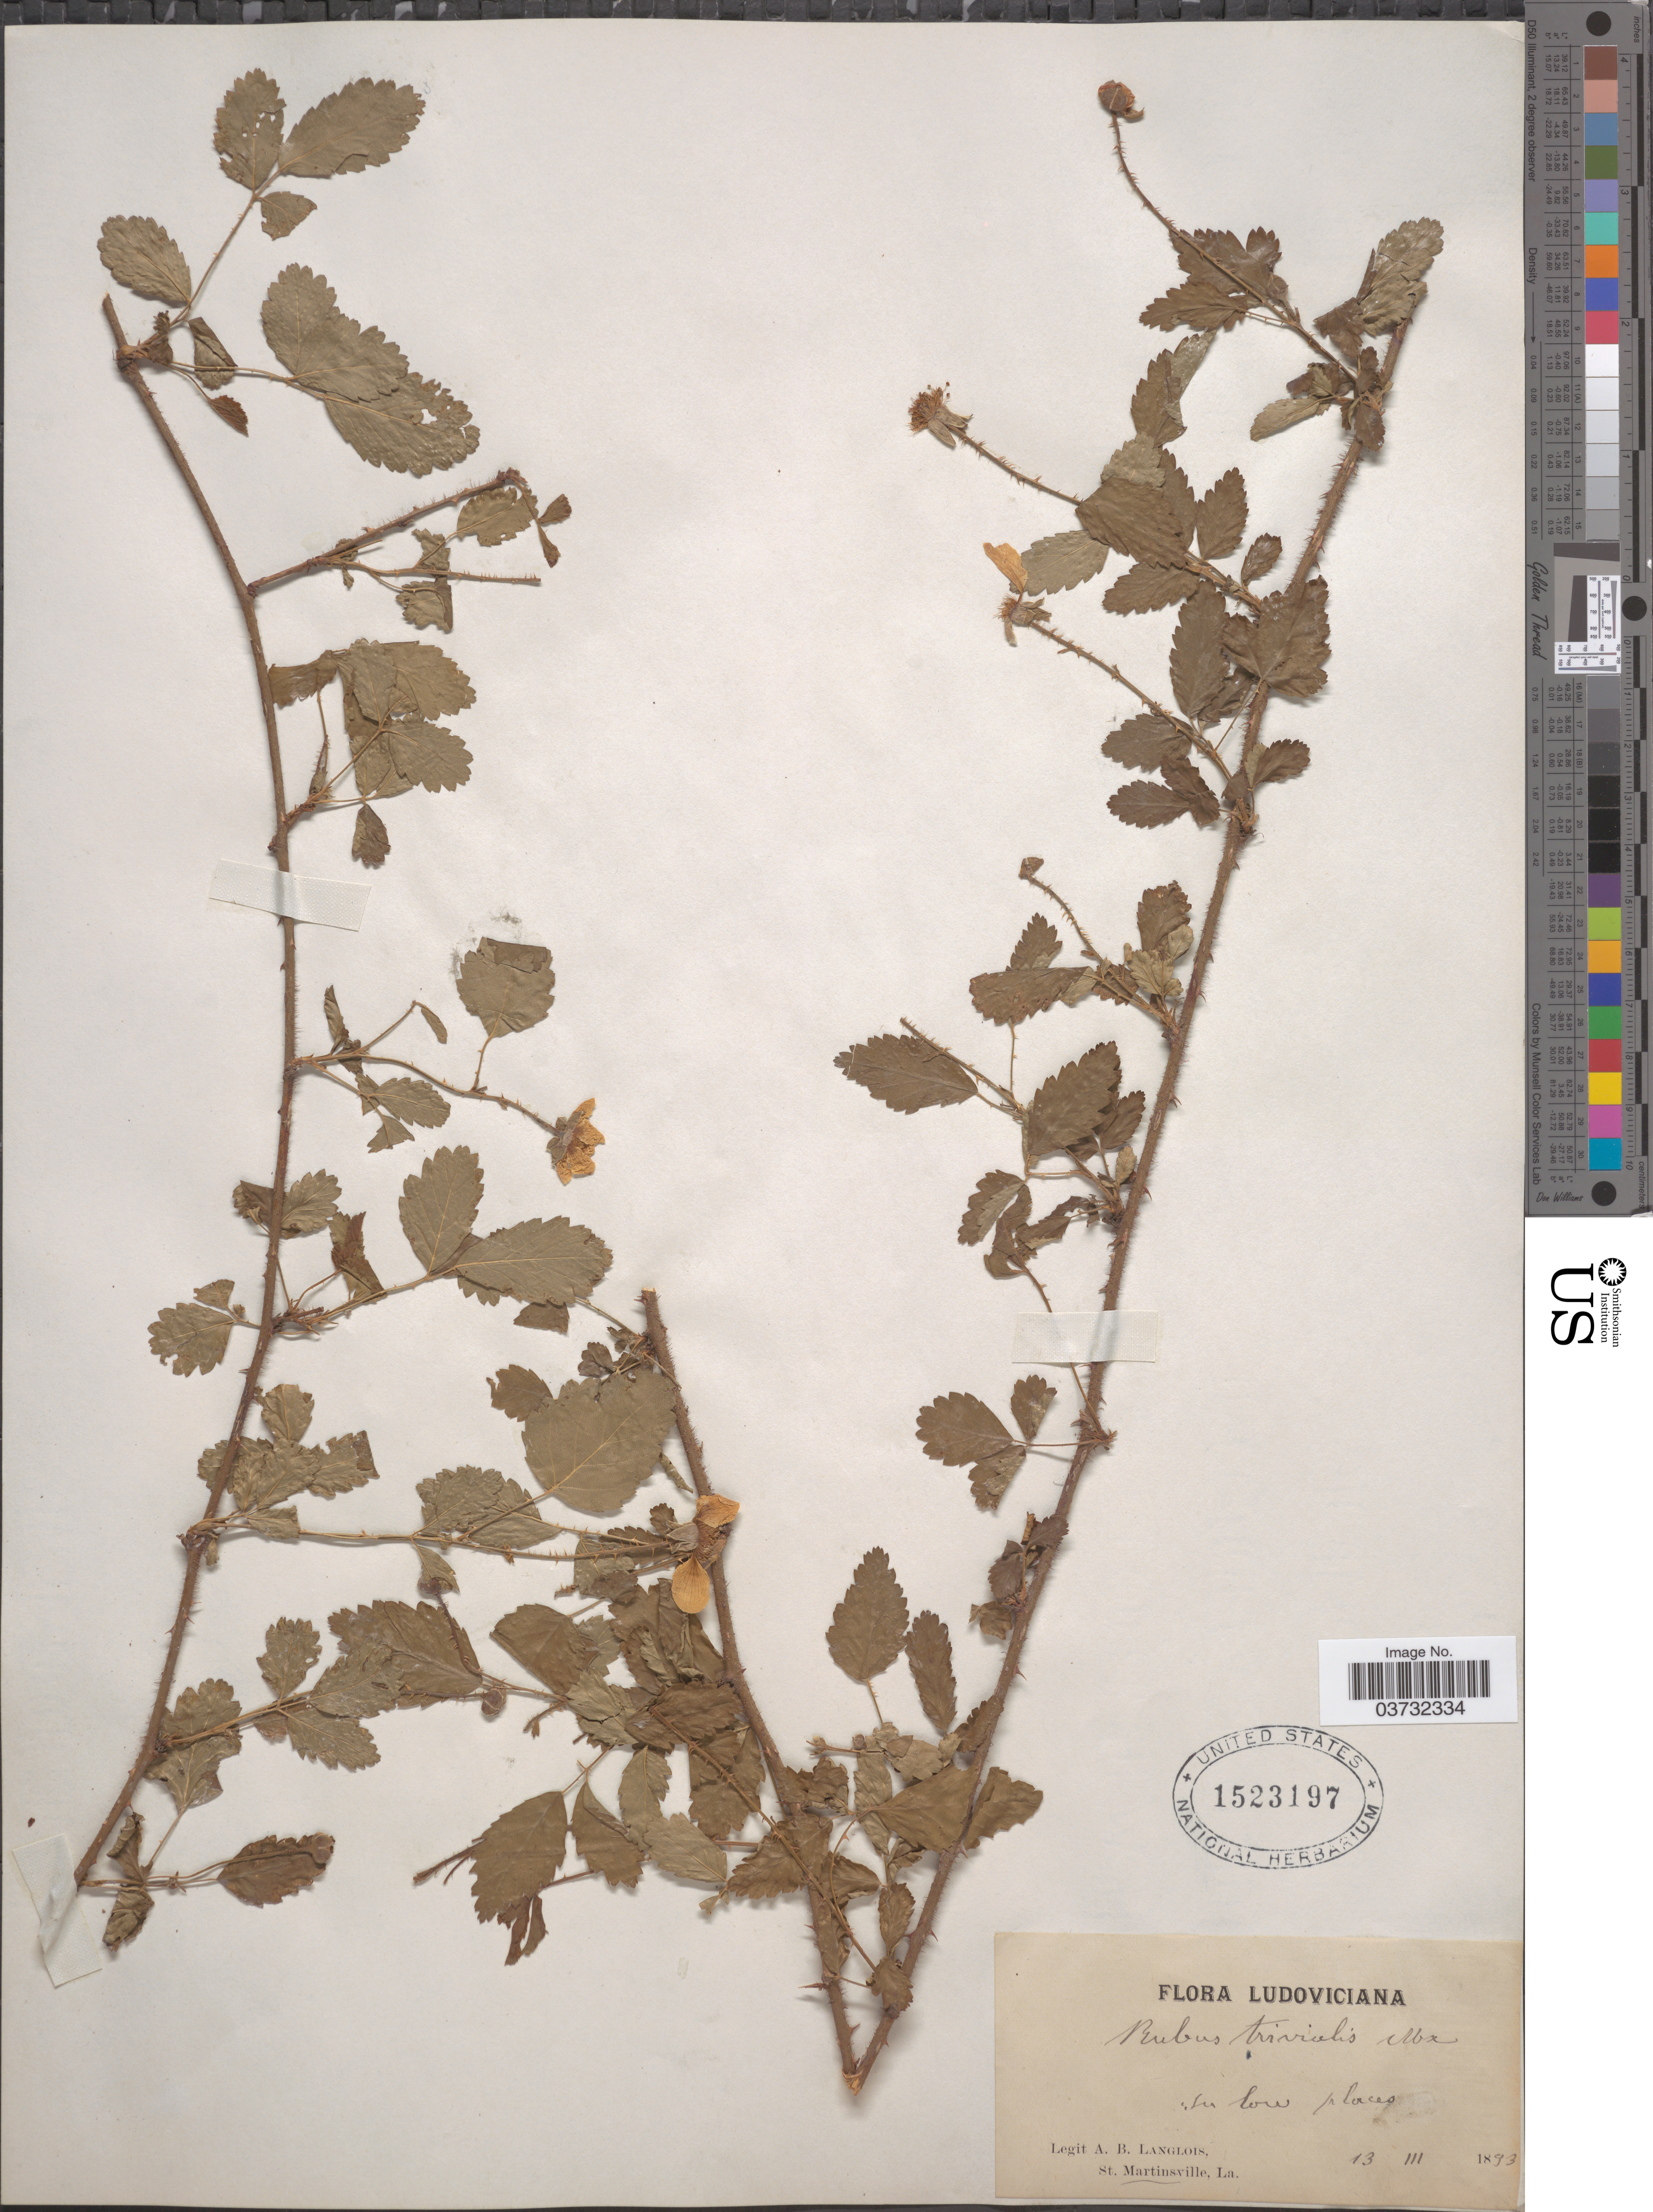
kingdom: Plantae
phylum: Tracheophyta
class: Magnoliopsida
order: Rosales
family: Rosaceae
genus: Rubus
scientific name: Rubus trivialis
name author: Michx.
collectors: A. Langlois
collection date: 1893-03-13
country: United States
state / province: Louisiana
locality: St. Martinsville.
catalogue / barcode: US 1523197